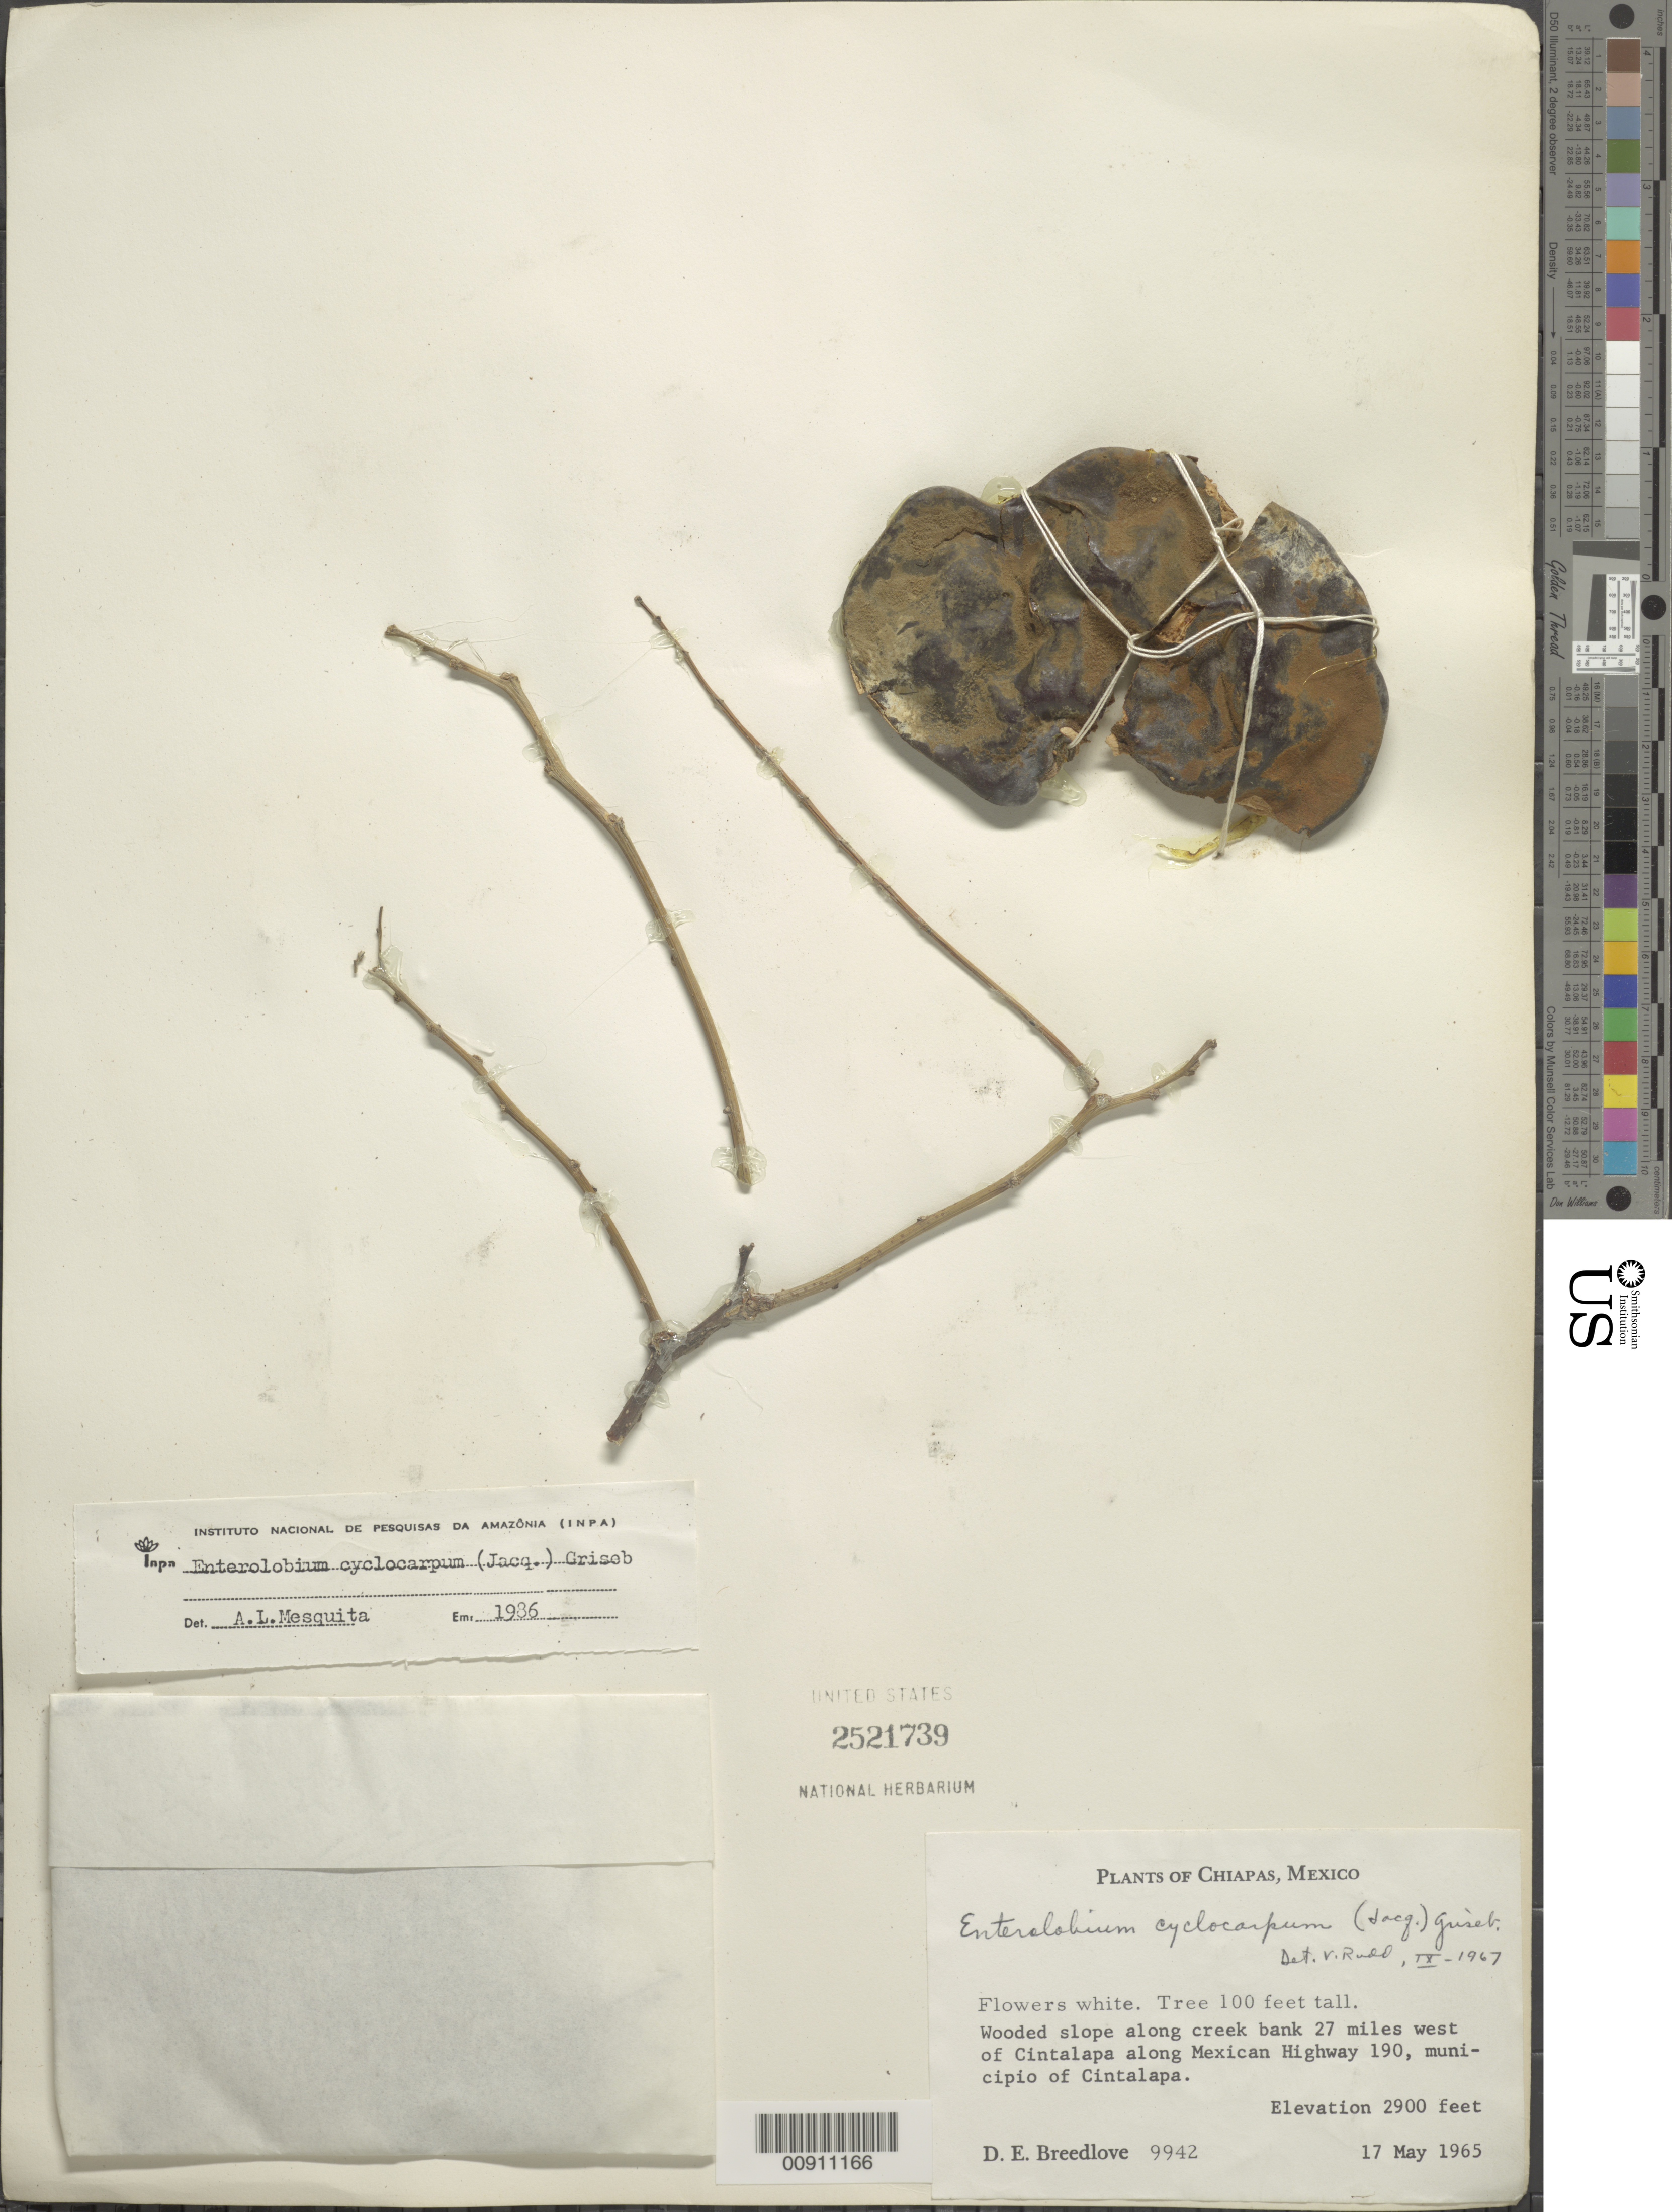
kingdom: Plantae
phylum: Tracheophyta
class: Magnoliopsida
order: Fabales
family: Fabaceae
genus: Enterolobium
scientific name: Enterolobium cyclocarpum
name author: (Jacq.) Griseb.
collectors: D. E. Breedlove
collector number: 9942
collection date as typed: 17 May 1965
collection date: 1965-05-17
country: Mexico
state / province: Chiapas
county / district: Cintalapa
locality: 27 miles west of Cintalapa along Mexican highway 190, municipio of Cintalapa, Chiapas.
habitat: Wooded slope along creek bank.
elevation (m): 884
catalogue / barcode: US 2521739